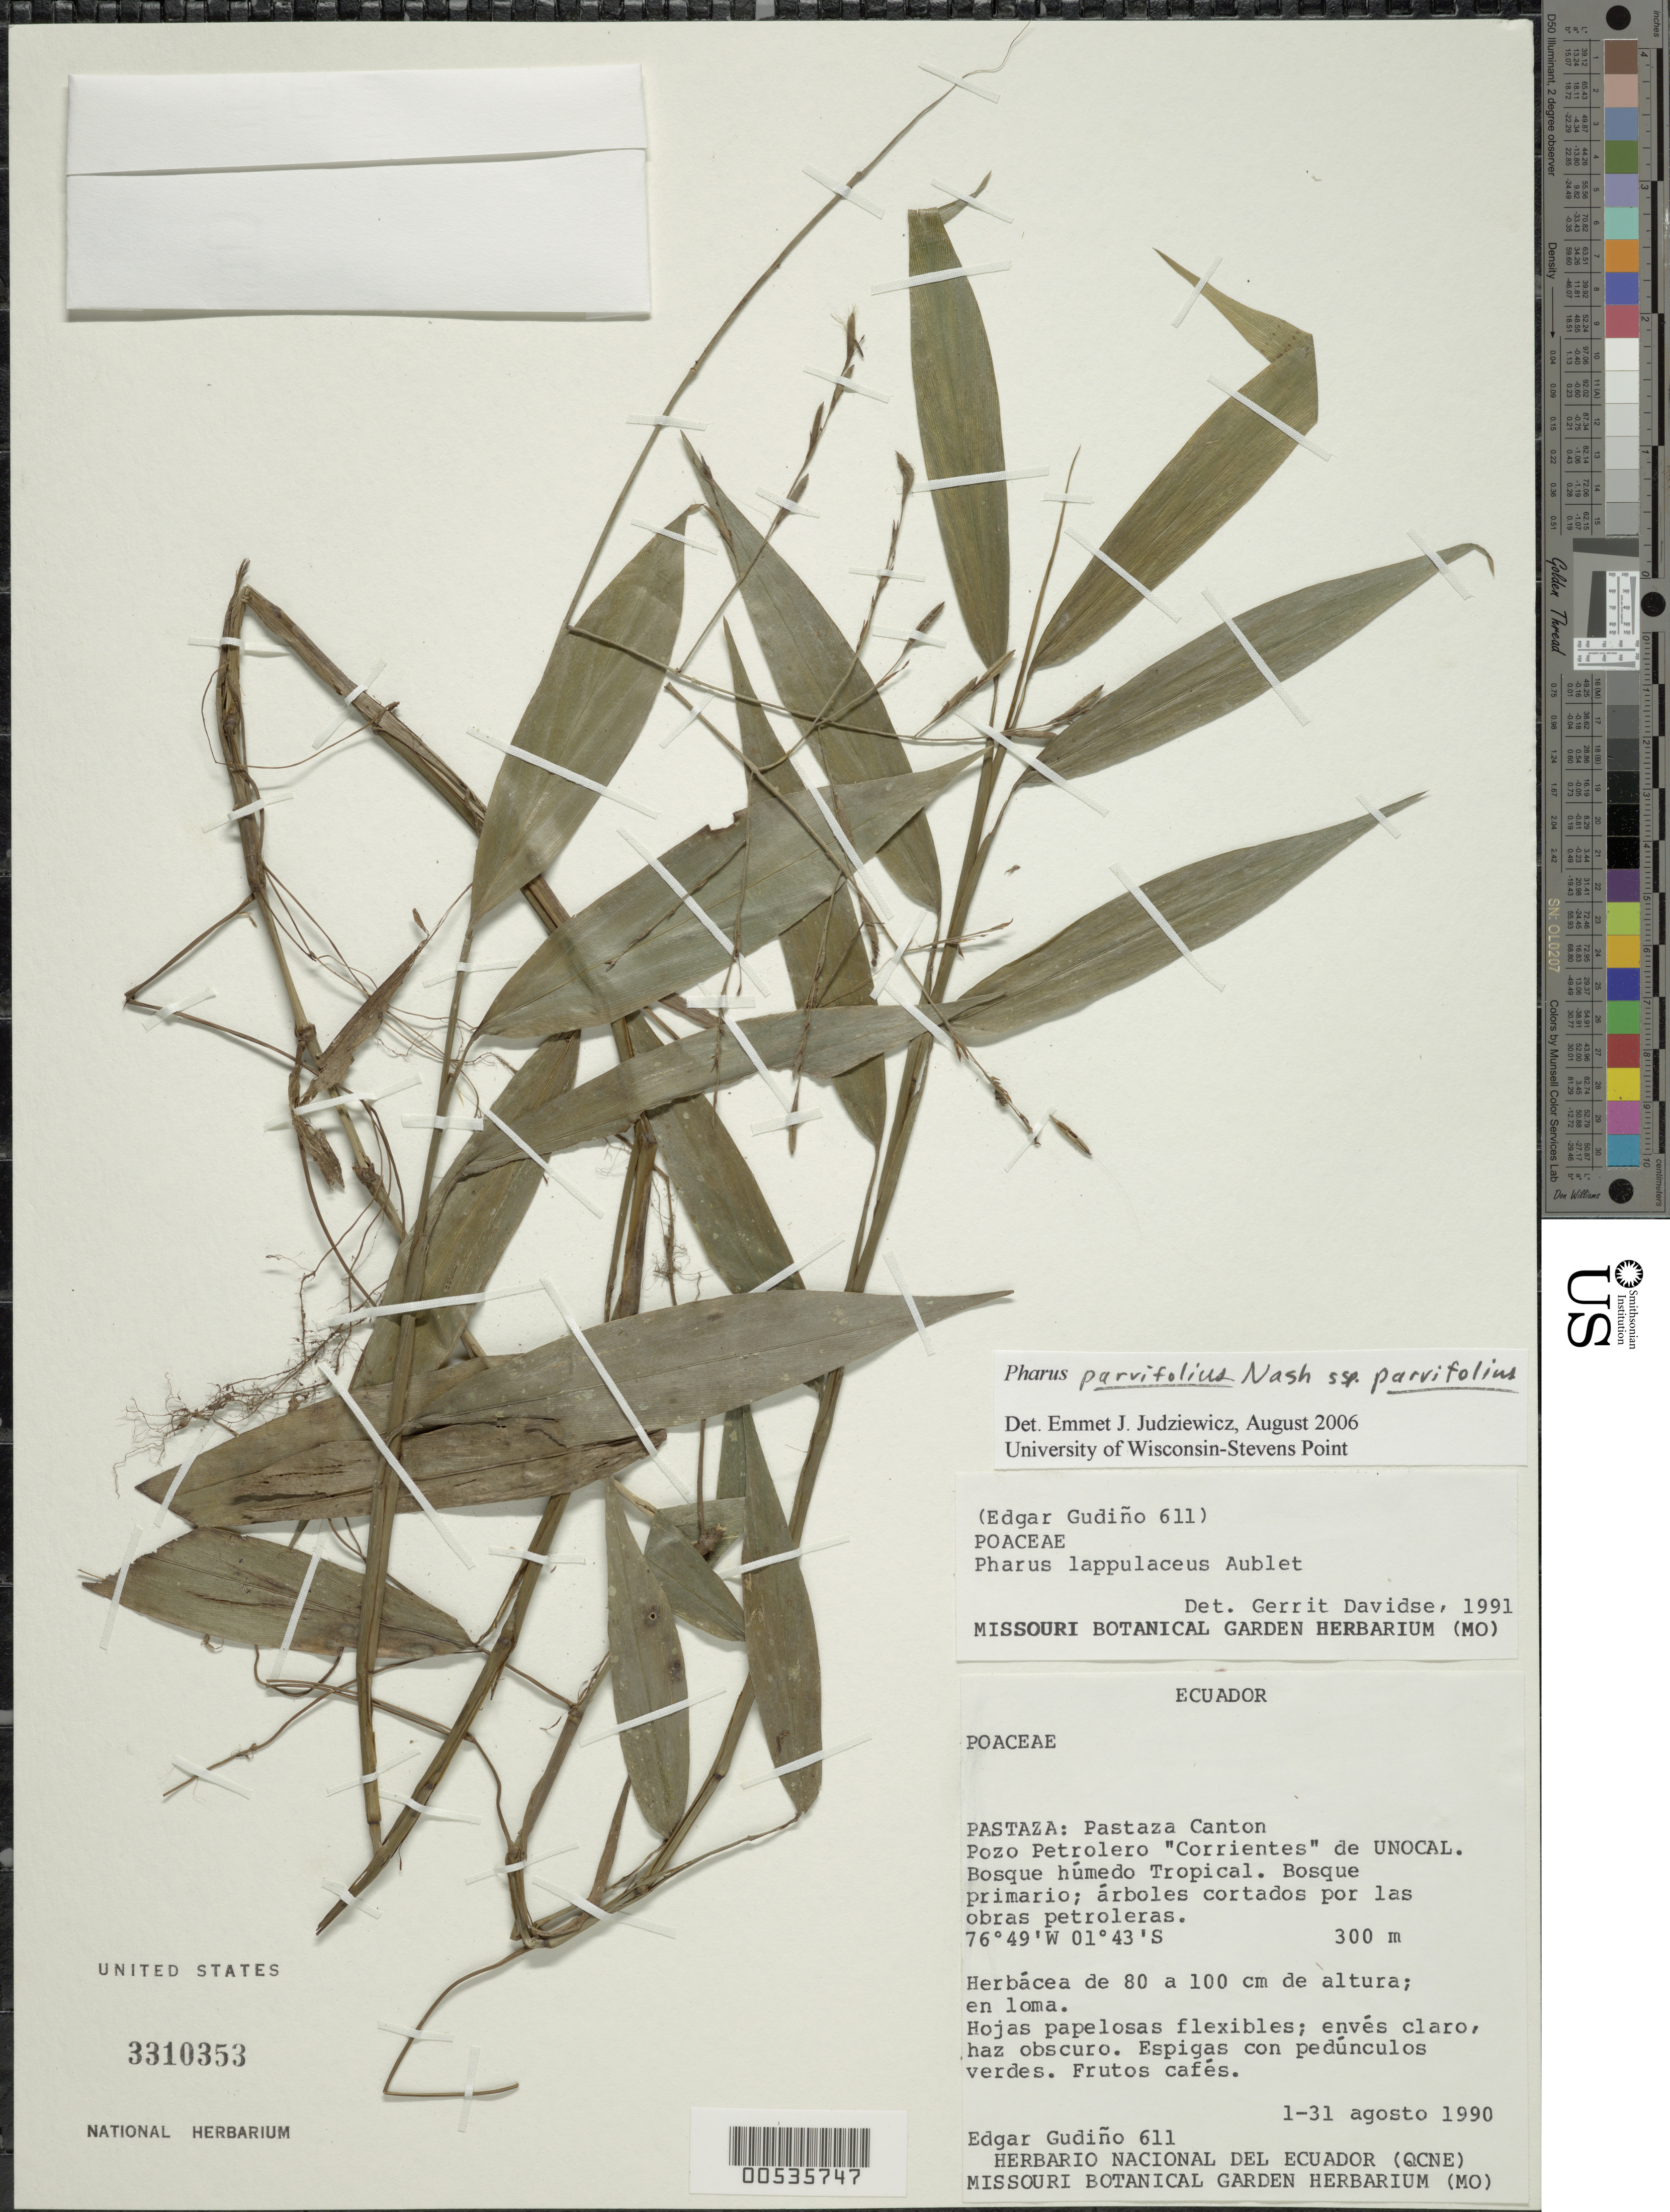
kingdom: Plantae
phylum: Tracheophyta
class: Liliopsida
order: Poales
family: Poaceae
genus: Pharus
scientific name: Pharus parvifolius subsp. parvifolius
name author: Nash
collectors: E. Gudiño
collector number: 6117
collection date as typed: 01 Aug 1990 to 31 Aug 1990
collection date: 1990-08-01/1990-08-31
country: Ecuador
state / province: Pastaza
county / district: Pastaza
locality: Pastaza Canton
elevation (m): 300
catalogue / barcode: US 3310353